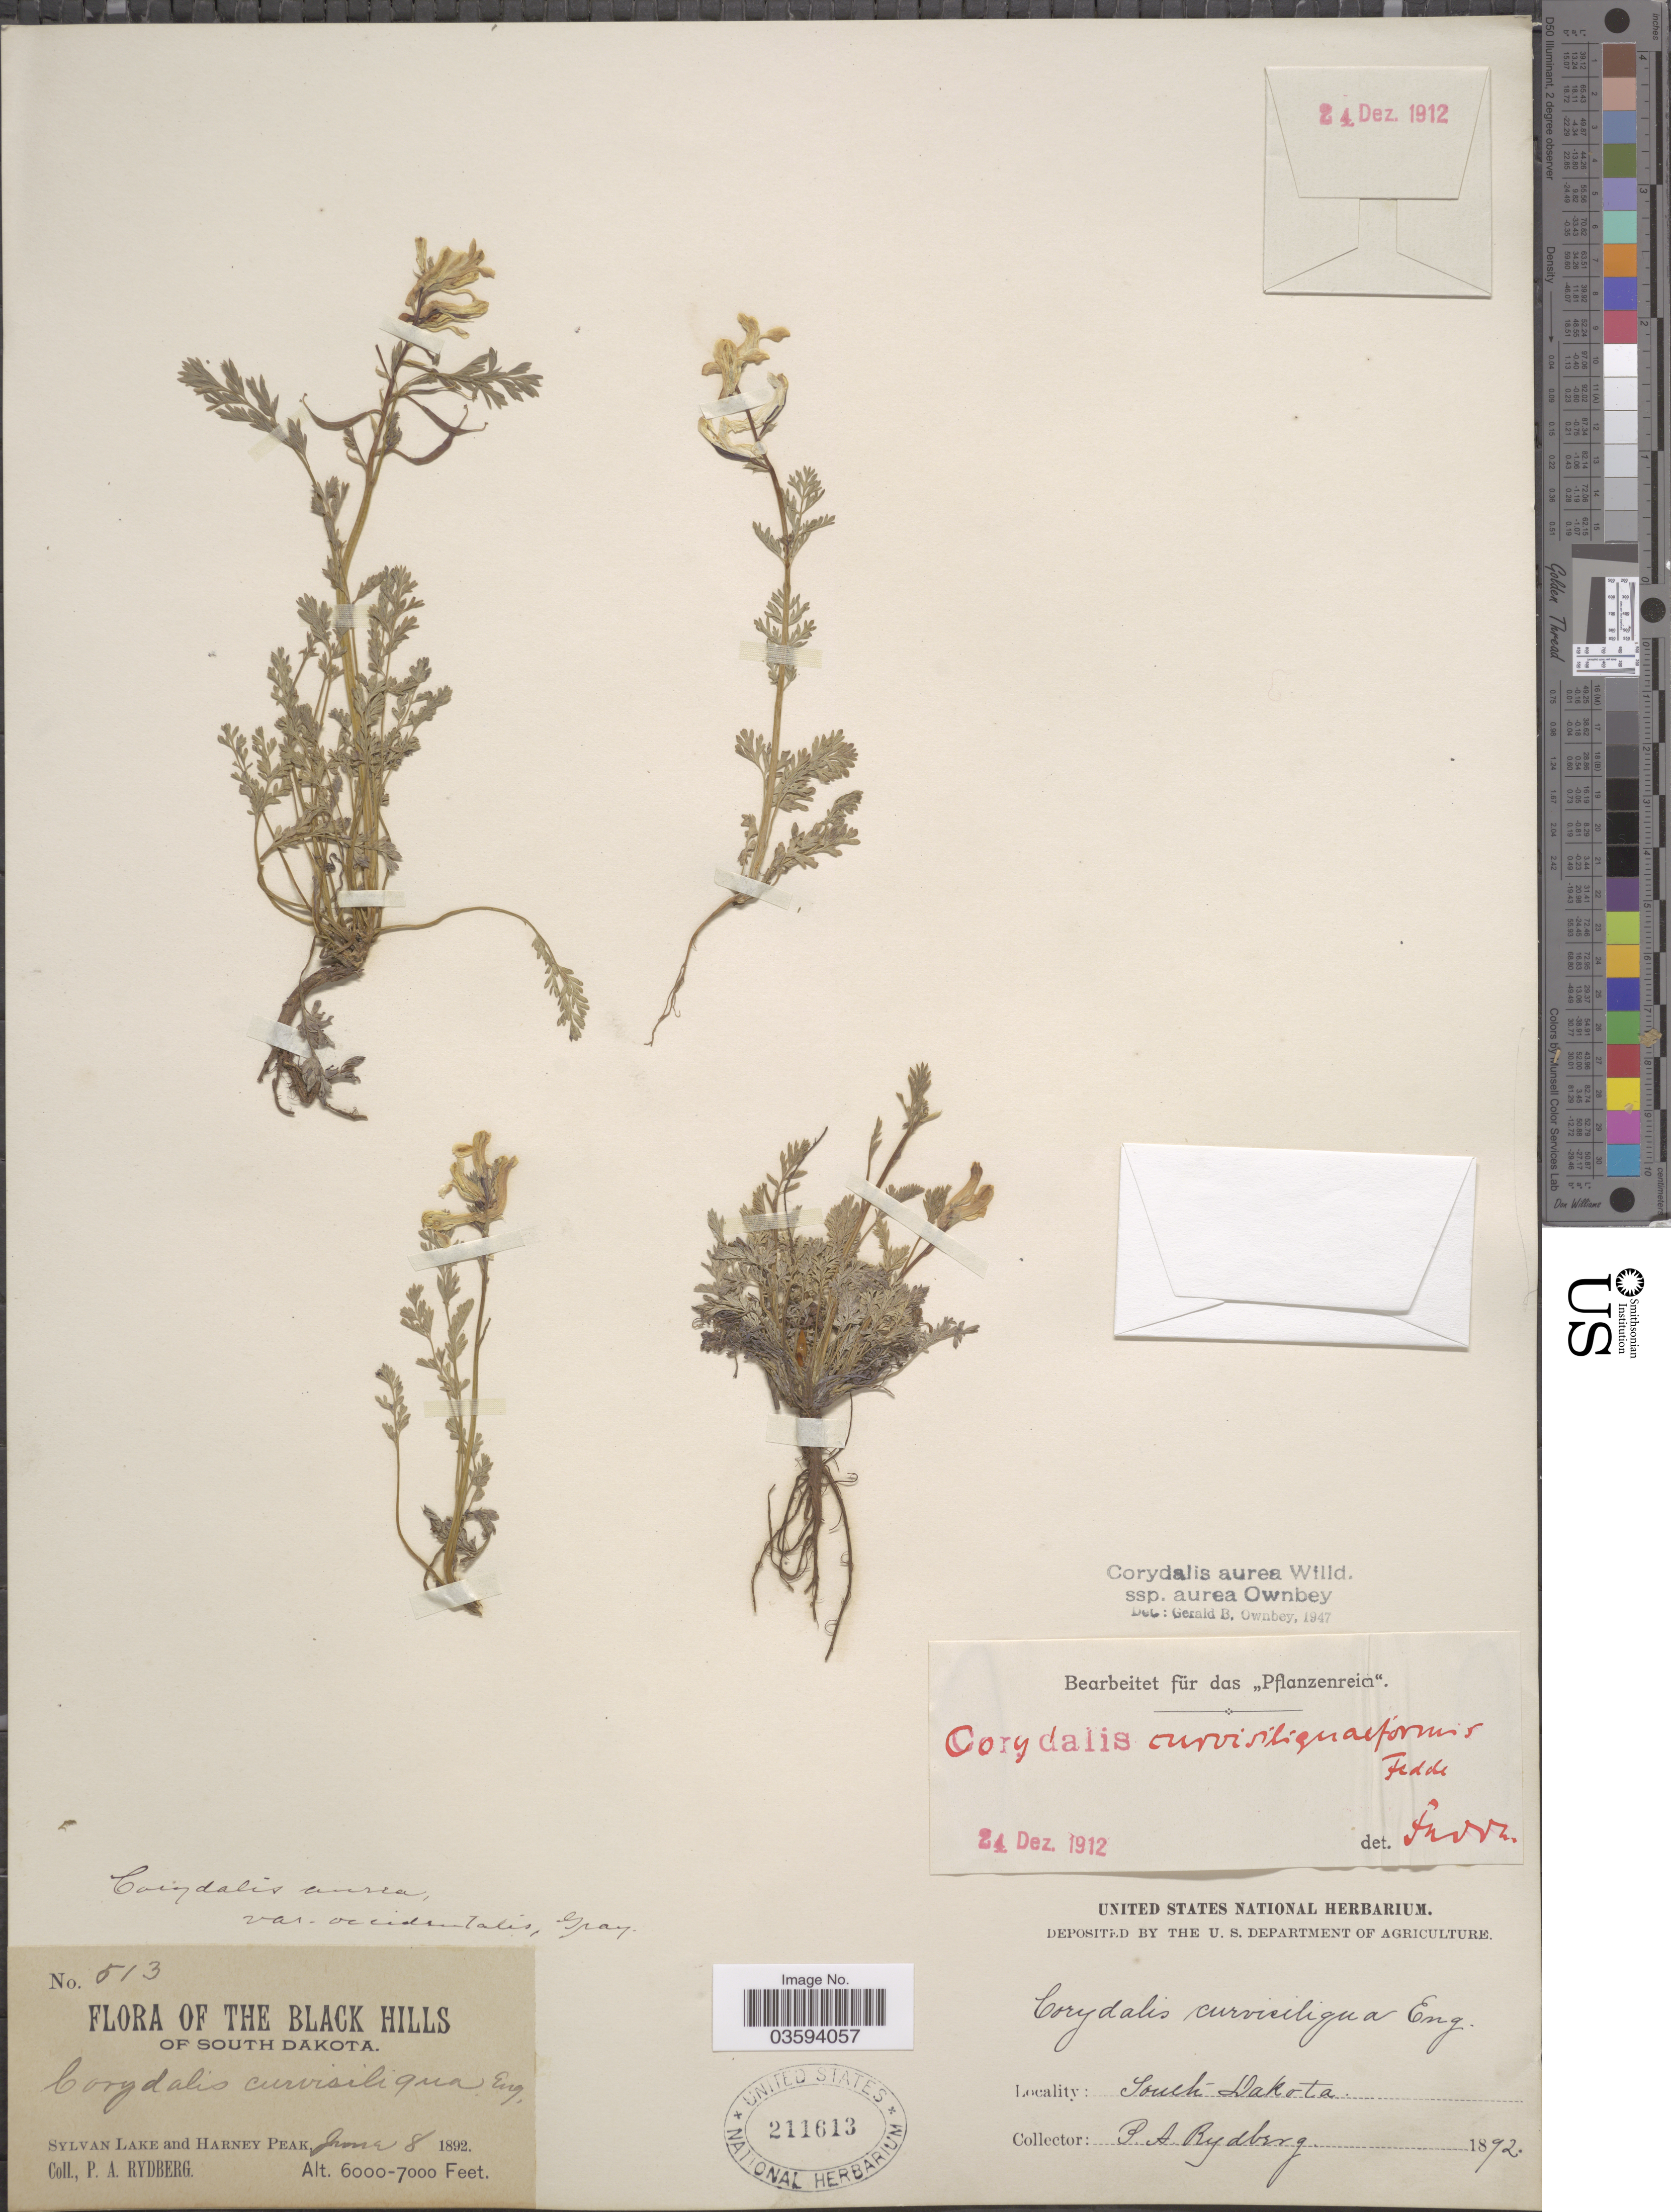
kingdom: Plantae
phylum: Tracheophyta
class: Magnoliopsida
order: Ranunculales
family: Papaveraceae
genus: Corydalis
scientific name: Corydalis aurea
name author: Willd.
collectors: P. A. Rydberg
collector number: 513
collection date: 1892-06-08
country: United States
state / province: South Dakota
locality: The Black Hills of South Dakota. Sylvan Lake and Harney Peak.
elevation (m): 1829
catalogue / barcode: US 211613